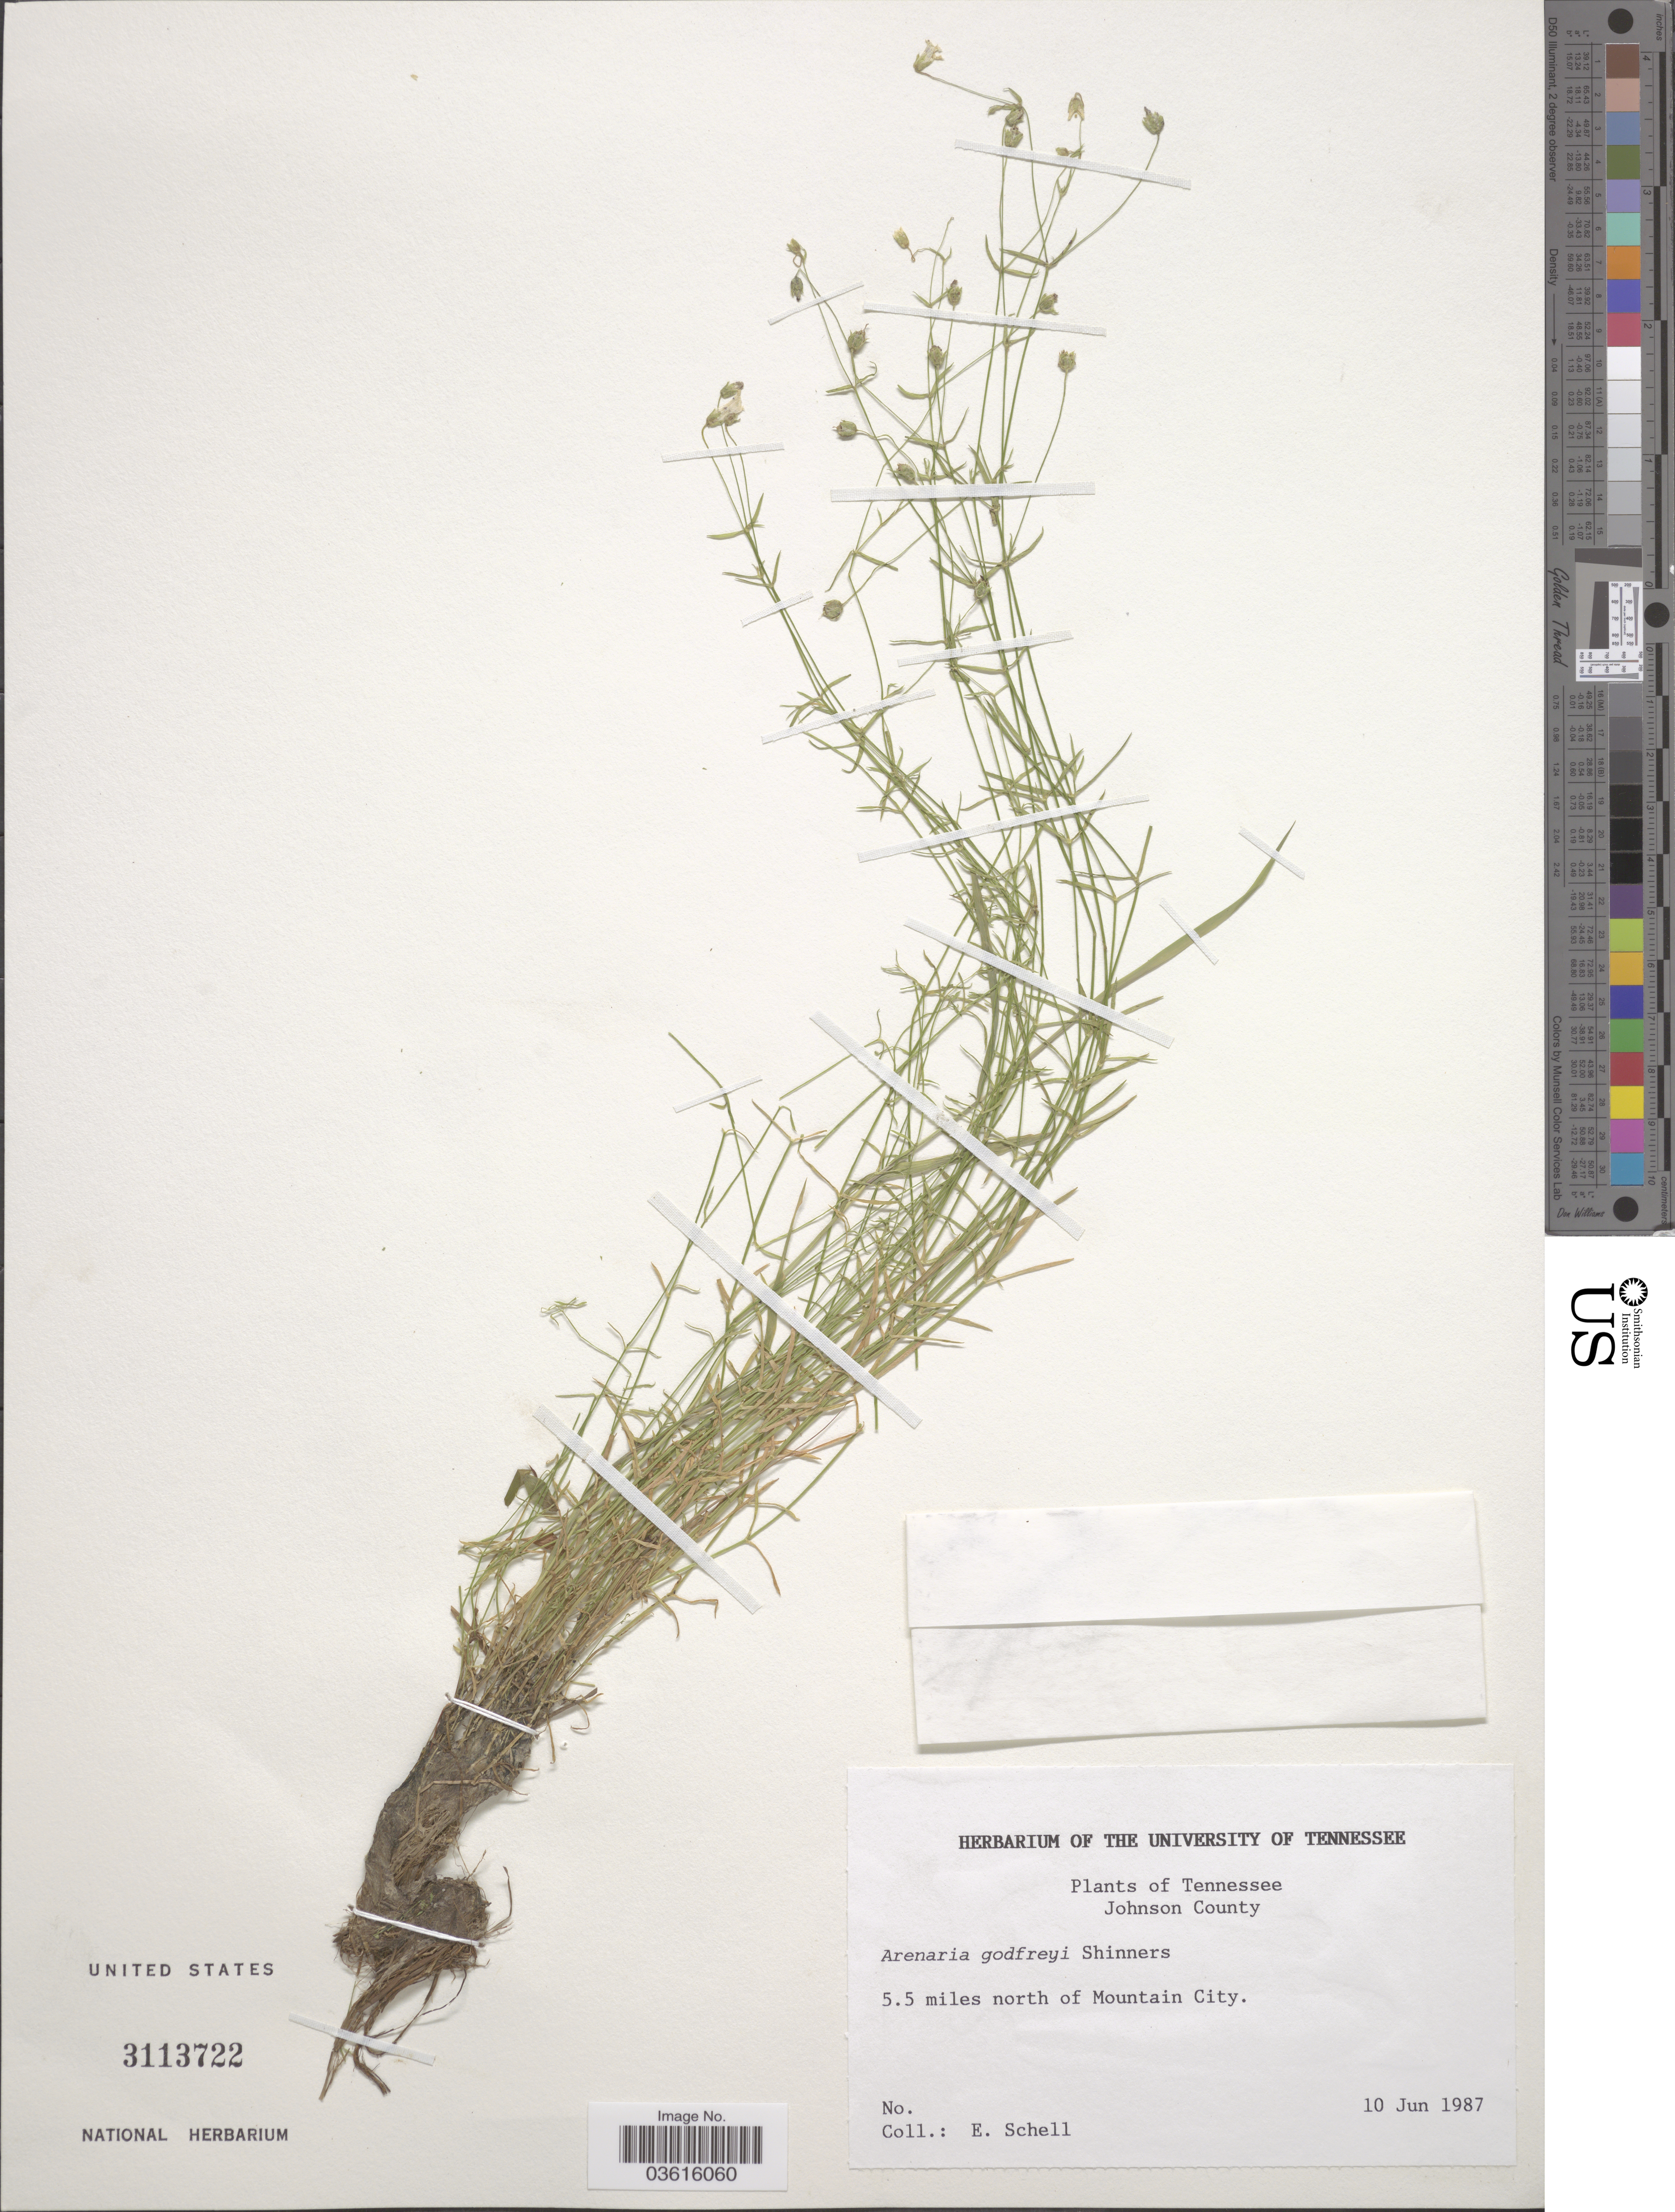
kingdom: Plantae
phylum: Tracheophyta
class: Magnoliopsida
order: Caryophyllales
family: Caryophyllaceae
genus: Minuartia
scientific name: Minuartia godfreyi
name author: (Shinners) McNeill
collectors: E. Schell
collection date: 1987-06-10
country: United States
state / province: Tennessee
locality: Johnson County. 5.5 miles north of Mountain City.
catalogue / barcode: US 3113722